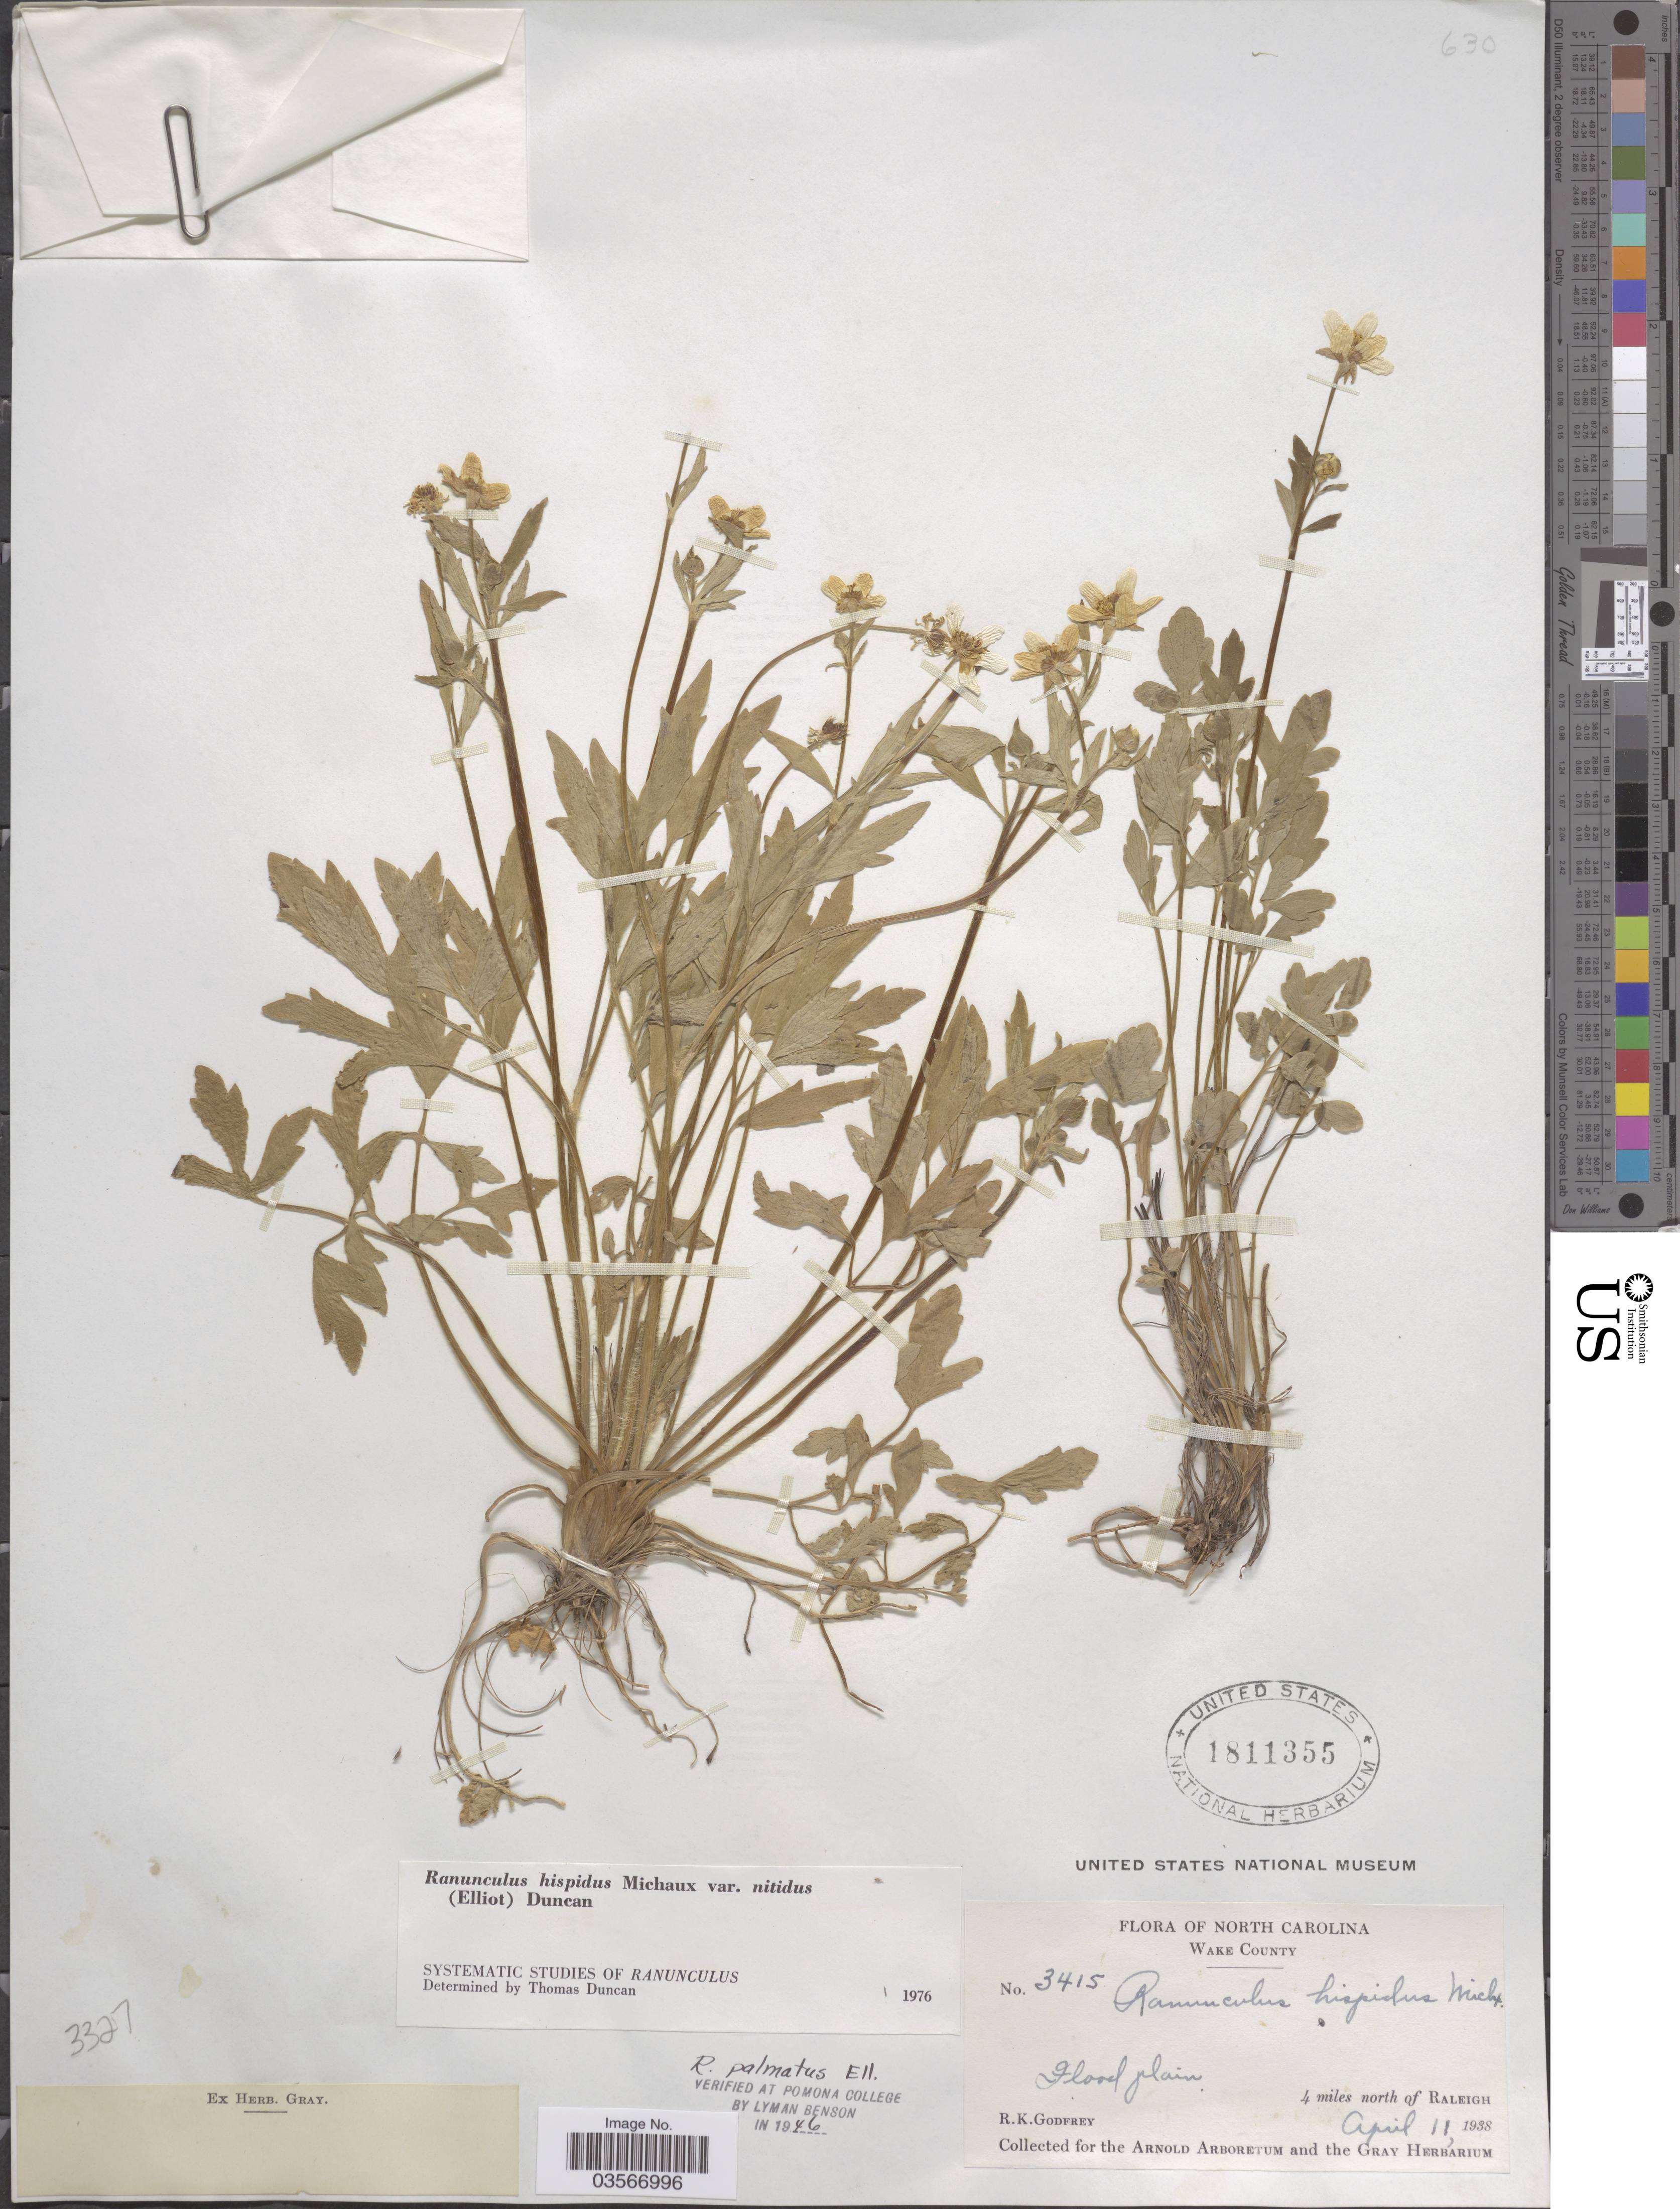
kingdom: Plantae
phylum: Tracheophyta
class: Magnoliopsida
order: Ranunculales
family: Ranunculaceae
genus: Ranunculus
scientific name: Ranunculus hispidus var. nitidus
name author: (Chapm.) T. Duncan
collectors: R. K. Godfrey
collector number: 3415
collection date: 1938-04-11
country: United States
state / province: North Carolina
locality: Wake County. Flood plain. 4 miles north of Raleigh.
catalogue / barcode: US 1811355